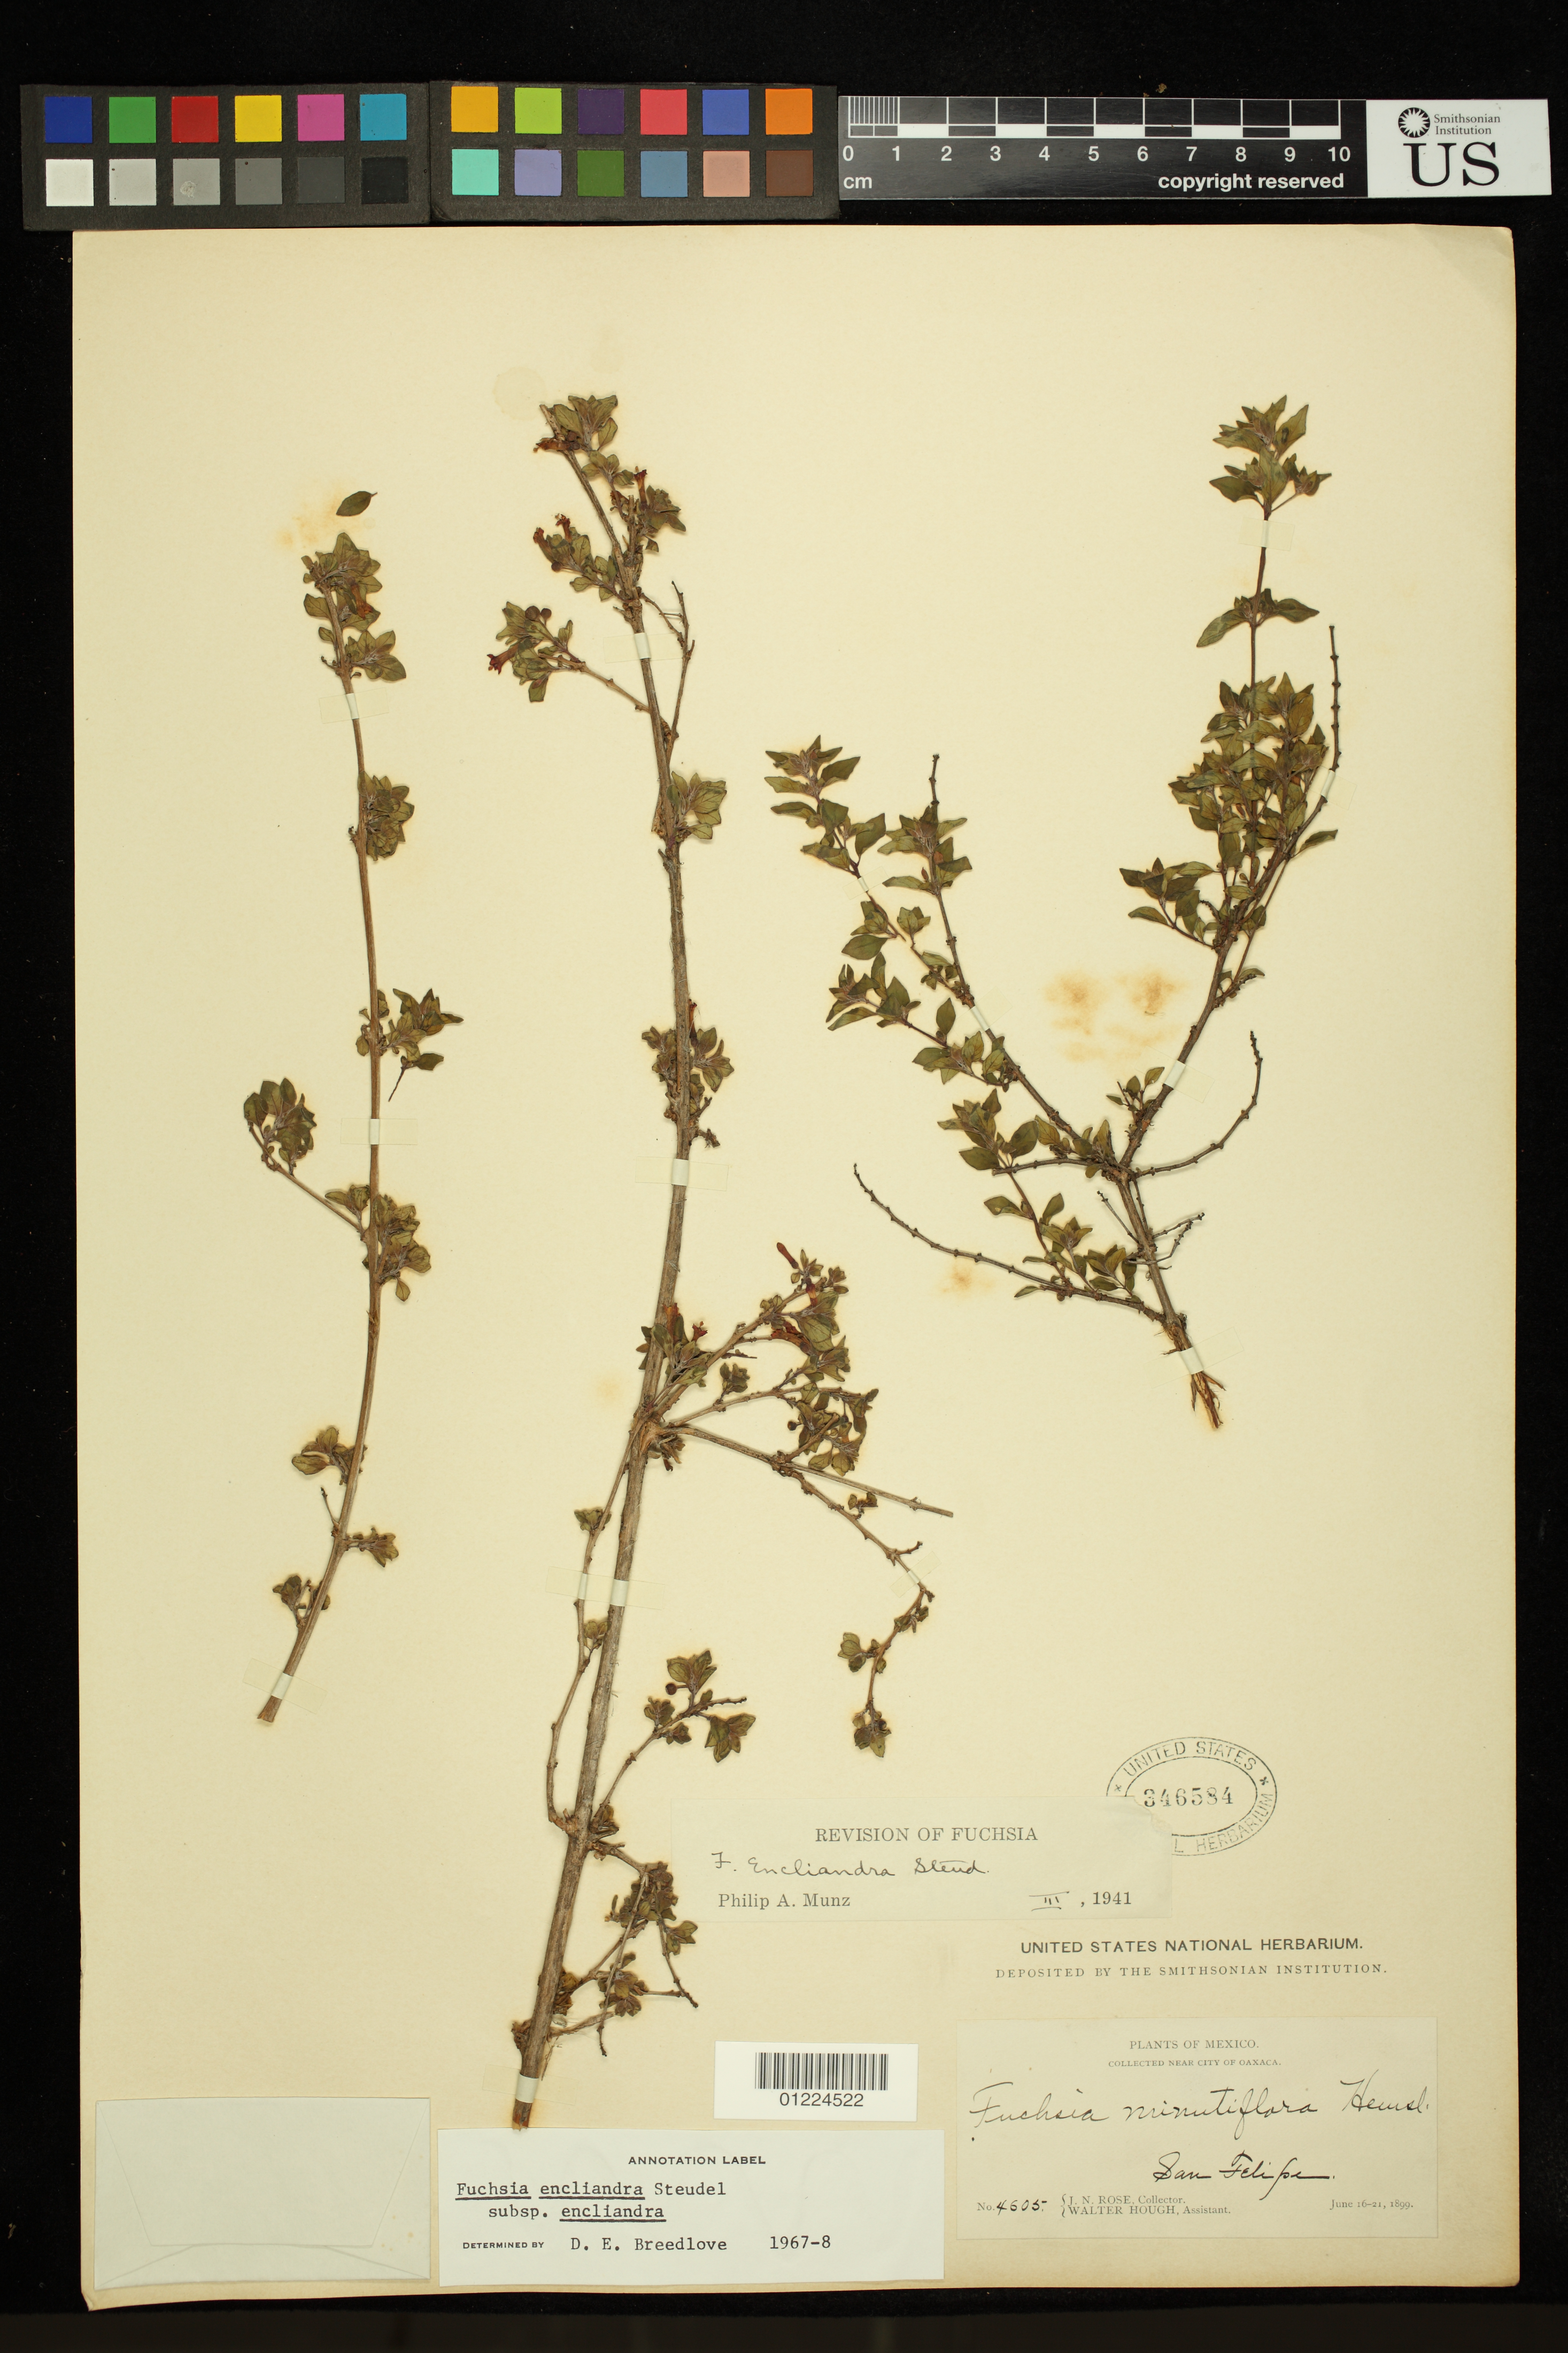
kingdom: Plantae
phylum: Tracheophyta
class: Magnoliopsida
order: Myrtales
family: Onagraceae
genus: Fuchsia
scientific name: Fuchsia encliandra subsp. encliandra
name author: Steud.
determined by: Breedlove, D. E.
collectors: J. N. Rose & W. Hough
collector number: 4605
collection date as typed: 16 Jun 1899 to 21 Jun 1899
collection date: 1899-06-16/1899-06-21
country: Mexico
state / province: Oaxaca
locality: San Felipe. Near City of Oaxaca.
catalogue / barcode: US 346584